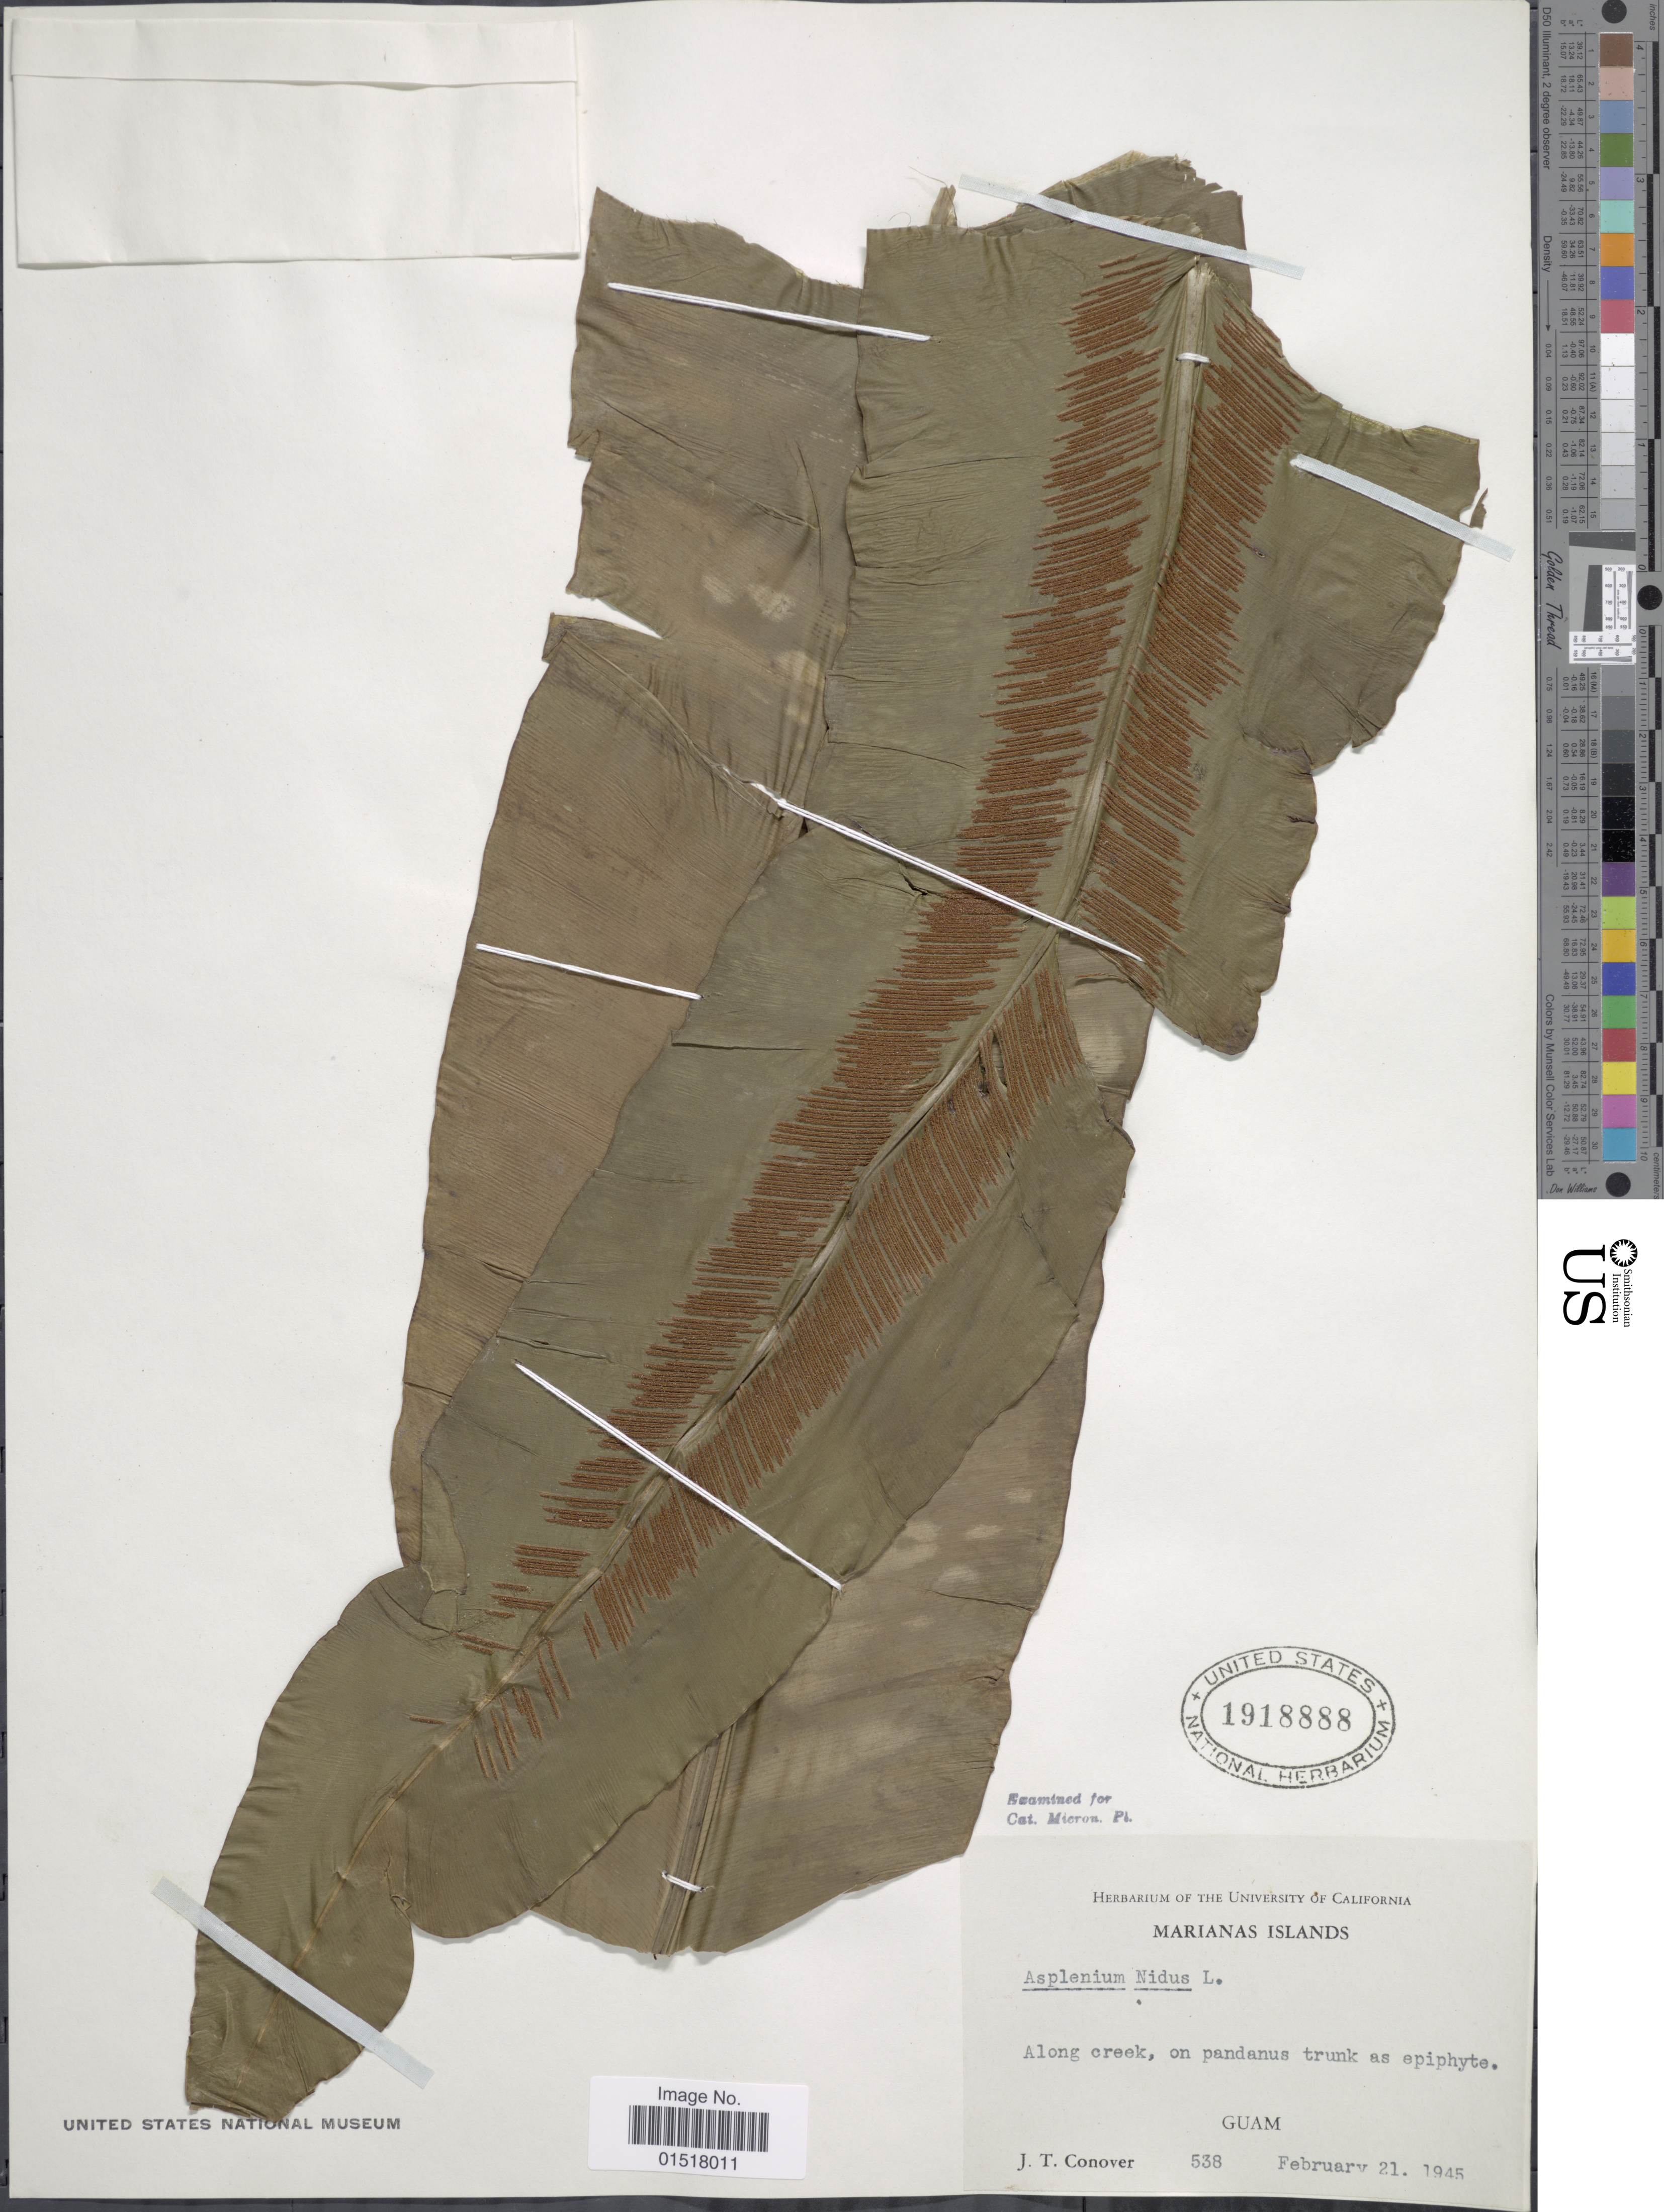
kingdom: Plantae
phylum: Tracheophyta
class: Polypodiopsida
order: Polypodiales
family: Aspleniaceae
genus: Asplenium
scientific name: Asplenium nidus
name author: L.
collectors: J. T. Conover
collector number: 538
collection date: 1945-02-21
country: Guam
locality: Marianas Islands. Along creek, on pandanus trunk as epiphyte. Guam.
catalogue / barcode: US 1918888